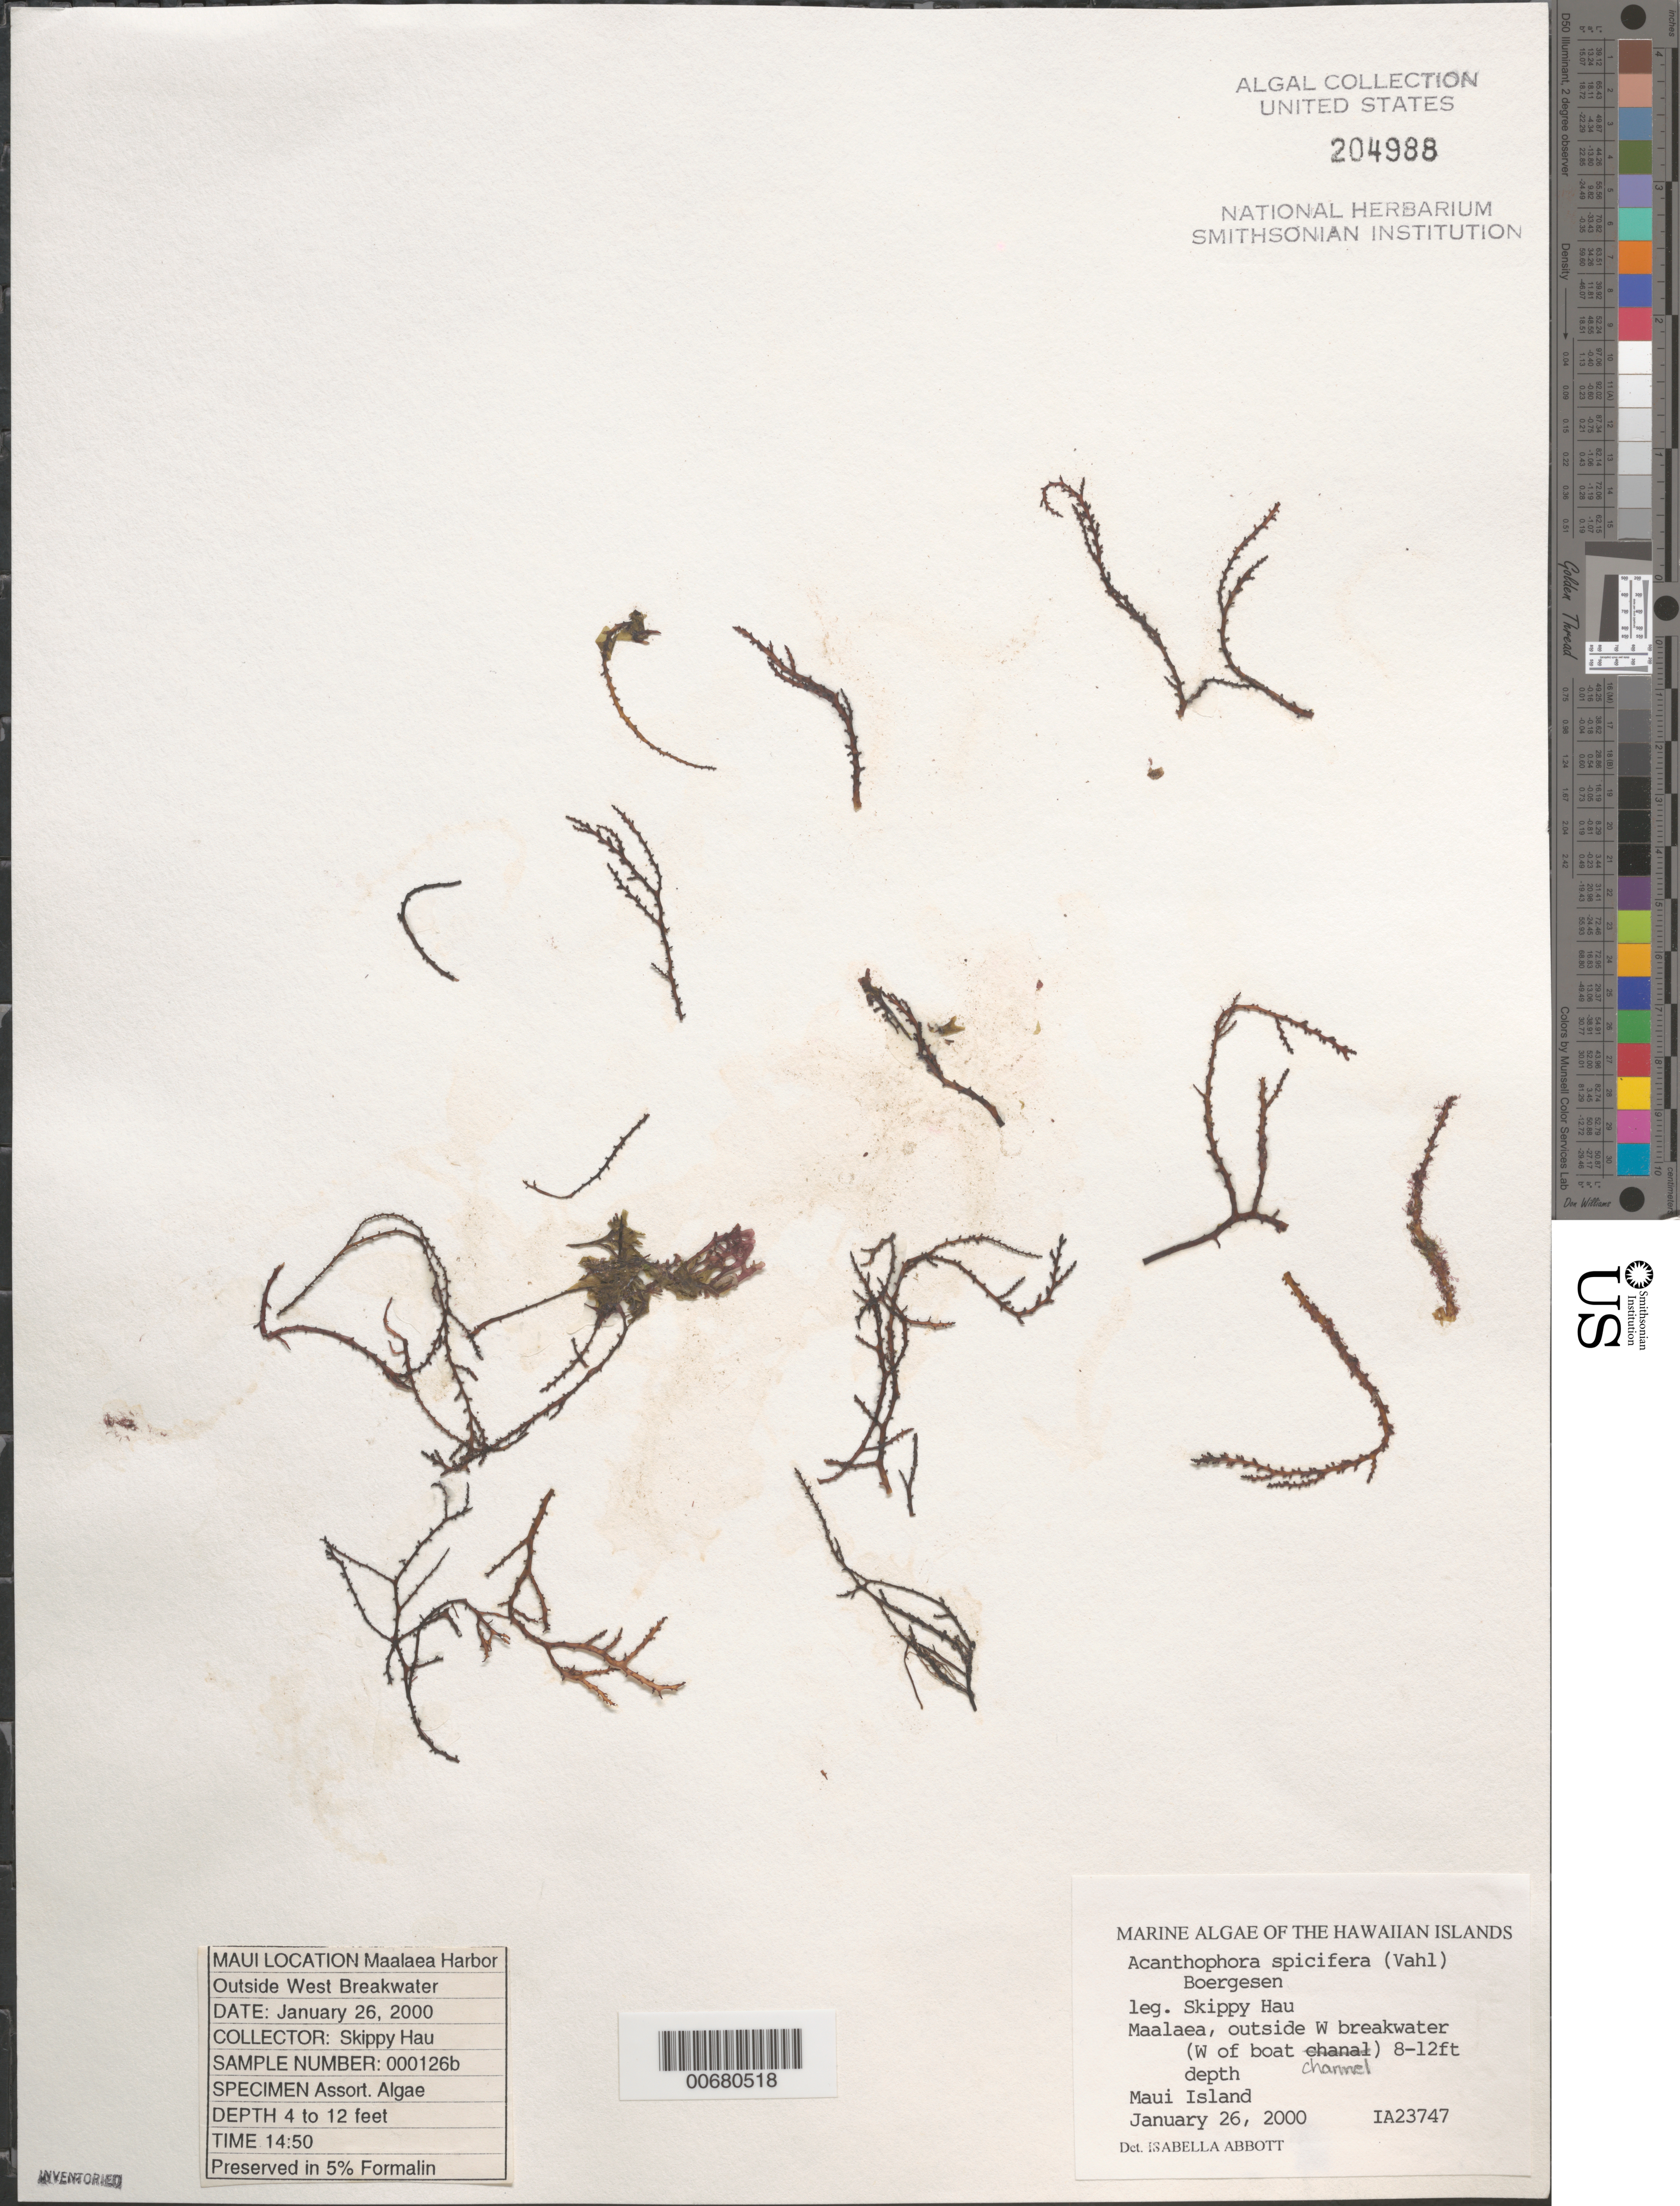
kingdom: Plantae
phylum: Rhodophyta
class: Florideophyceae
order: Ceramiales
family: Rhodomelaceae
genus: Acanthophora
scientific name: Acanthophora spicifera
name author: (Vahl) Børgesen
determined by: Abbott, Isabella A.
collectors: S. Hau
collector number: IAA 23747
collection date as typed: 26 Jan 2000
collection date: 2000-01-26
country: United States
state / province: Hawaii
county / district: Maui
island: Maui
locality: Ma'alaea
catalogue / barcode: US 204988